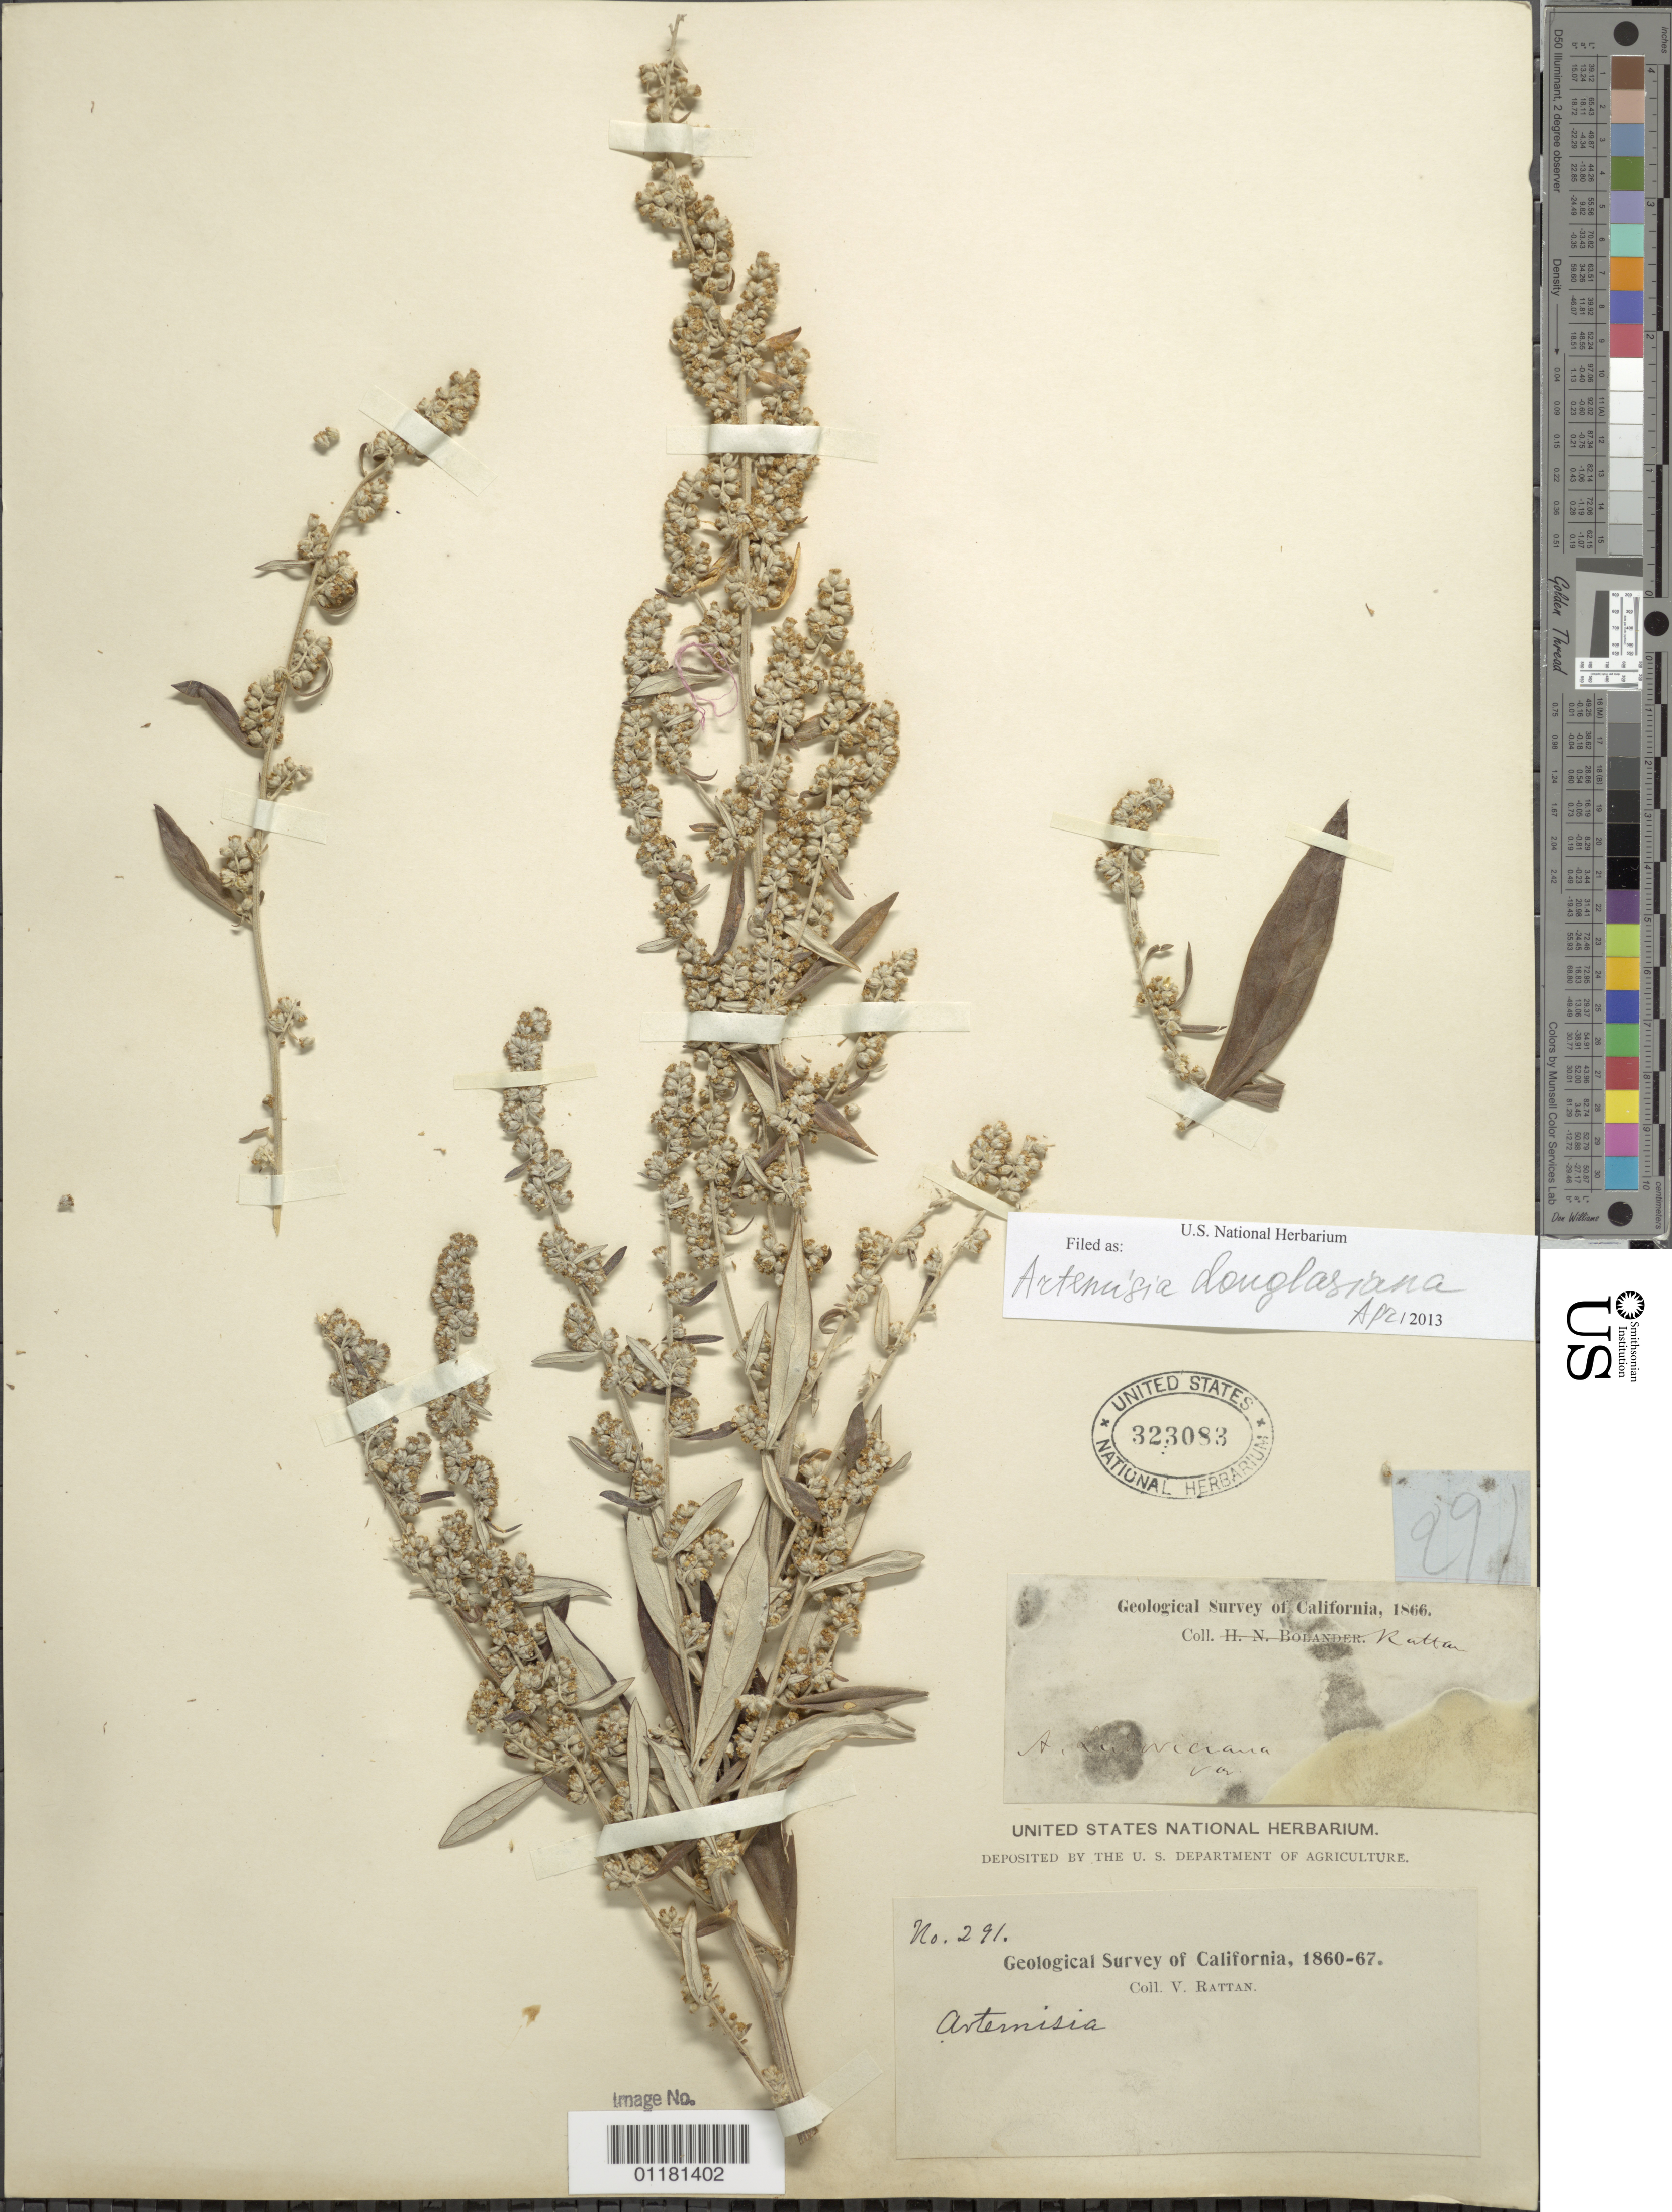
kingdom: Plantae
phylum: Tracheophyta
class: Magnoliopsida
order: Asterales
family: Asteraceae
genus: Artemisia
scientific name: Artemisia douglasiana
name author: Besser ex Hook.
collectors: V. Rattan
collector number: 291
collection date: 1860/1867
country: United States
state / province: California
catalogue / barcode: US 323083